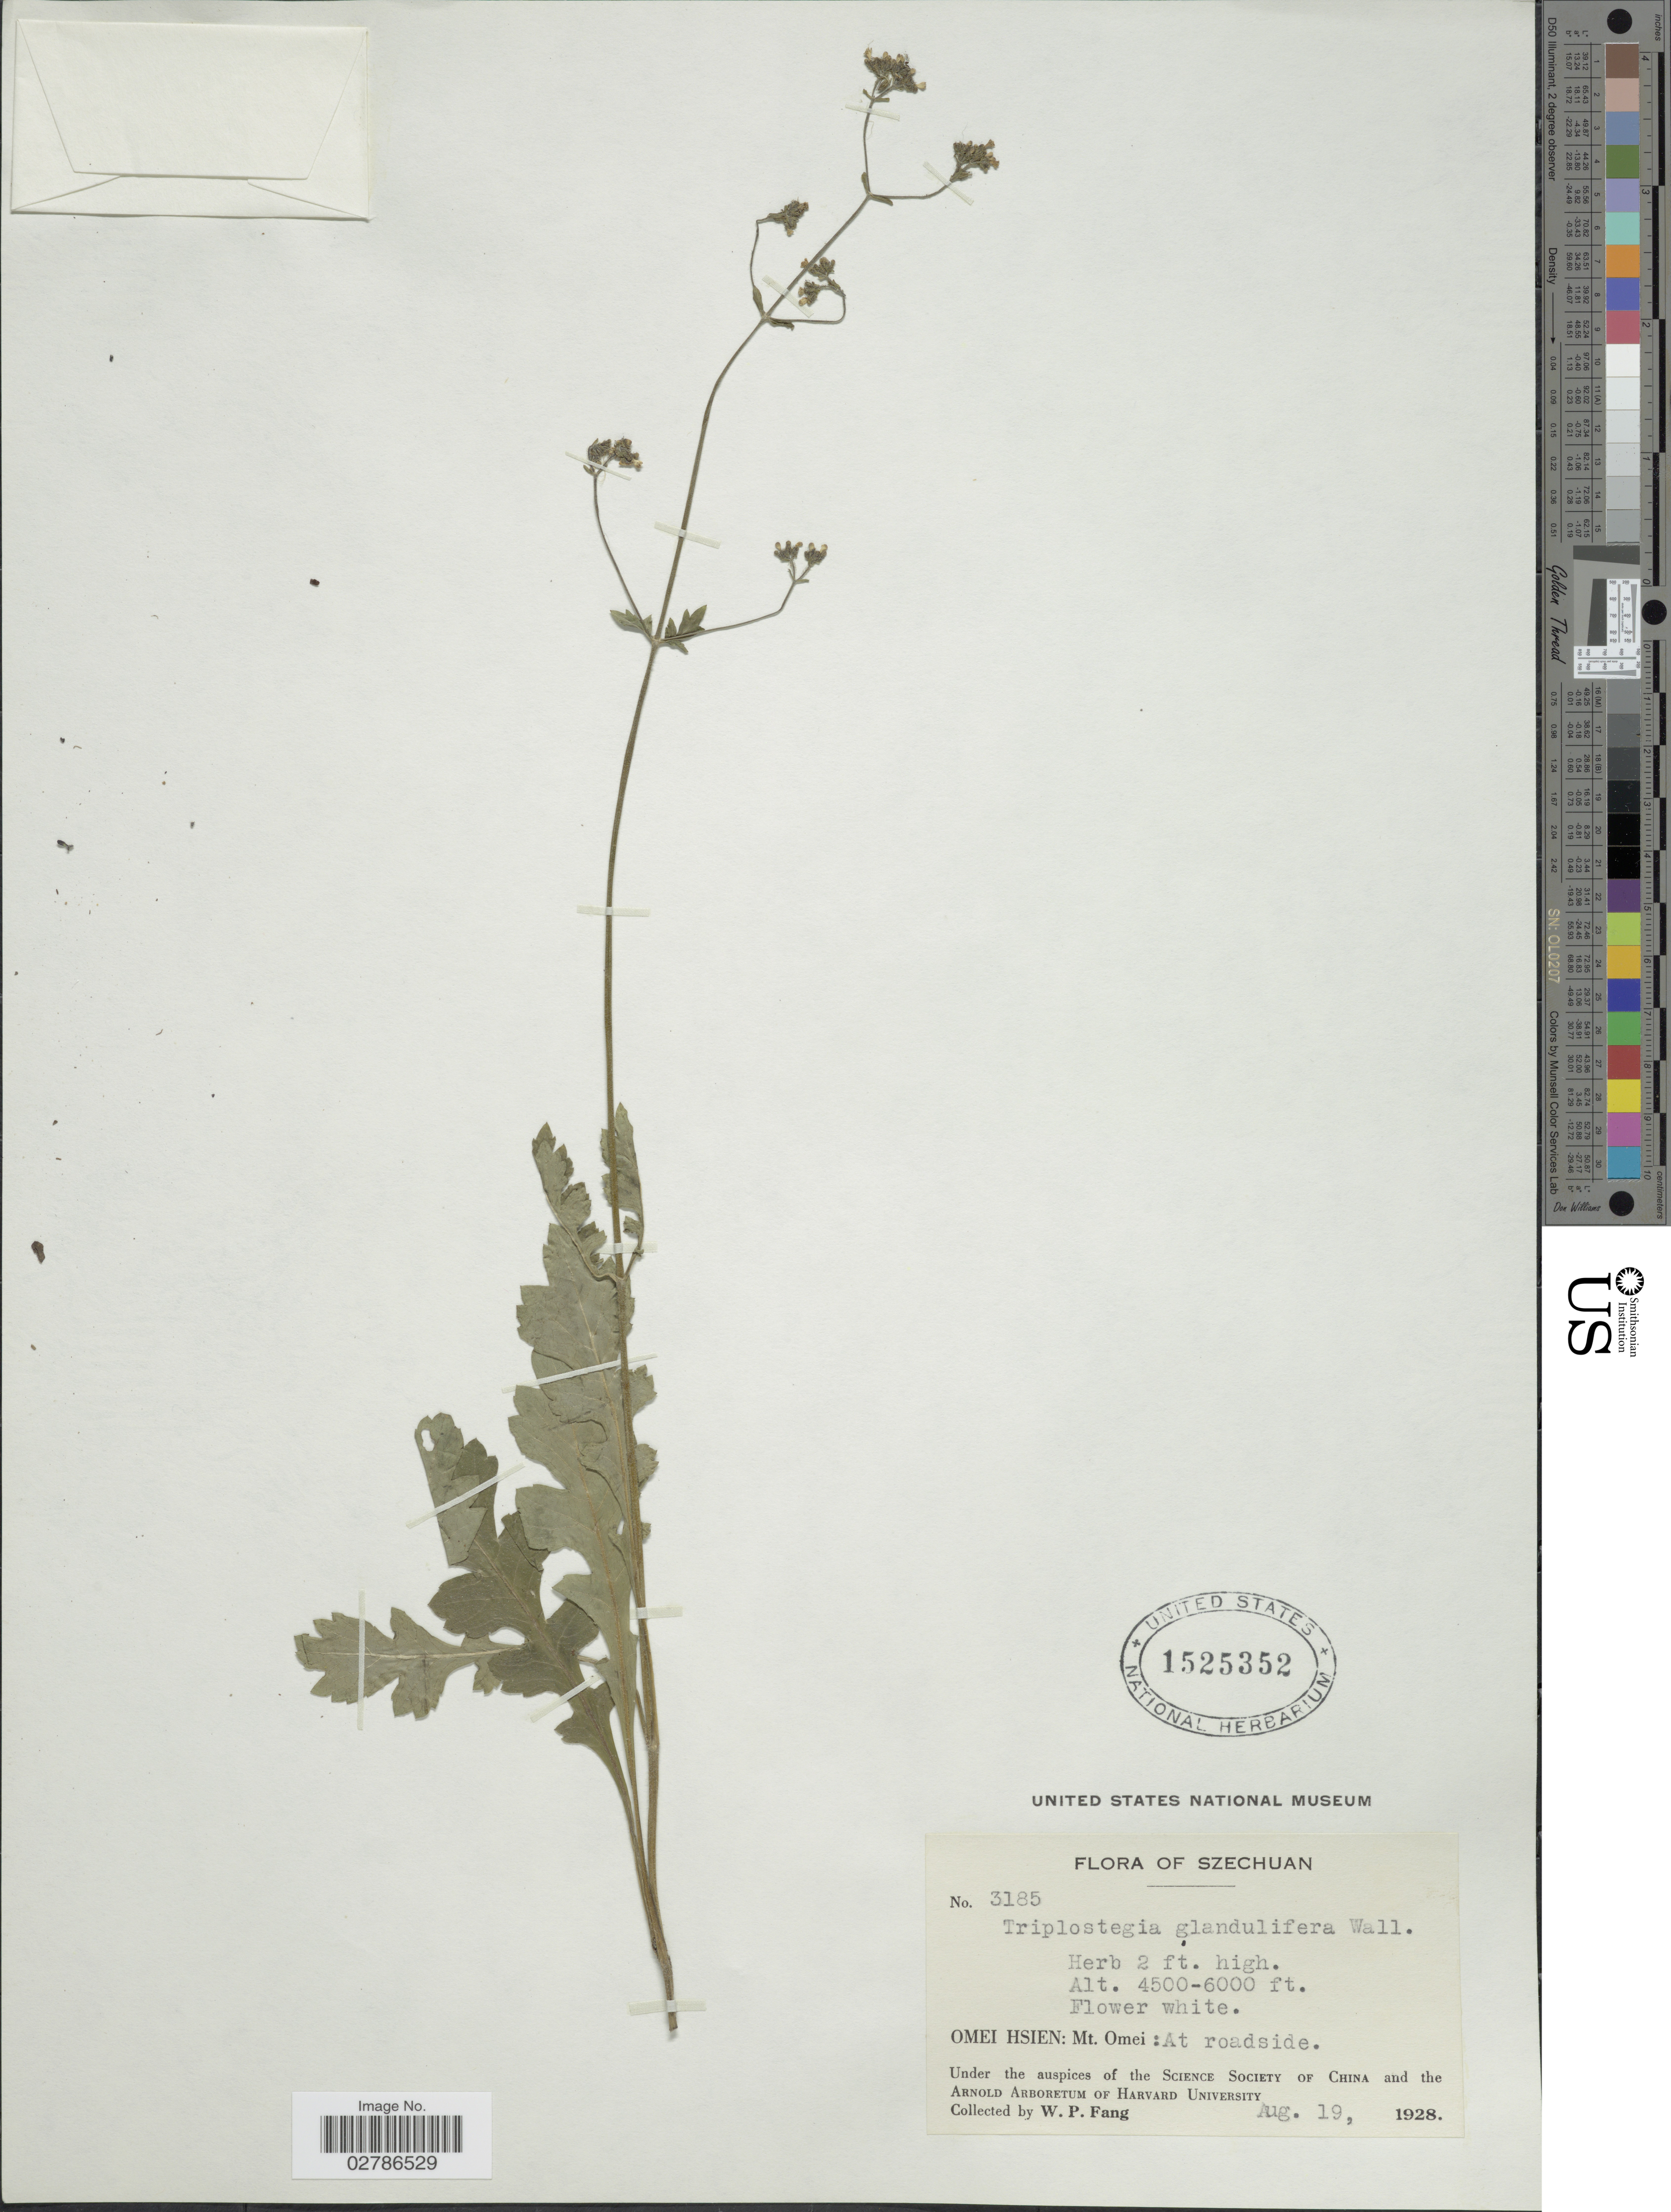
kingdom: Plantae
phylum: Tracheophyta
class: Magnoliopsida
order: Dipsacales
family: Caprifoliaceae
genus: Triplostegia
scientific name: Triplostegia glandulifera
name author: Wall. ex DC.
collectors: W. P. Fang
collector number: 3185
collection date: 1928-08-19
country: China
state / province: Sichuan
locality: Szechuan. Omei Hsien: Mt. Omei: At roadside.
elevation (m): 1372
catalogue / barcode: US 1525352